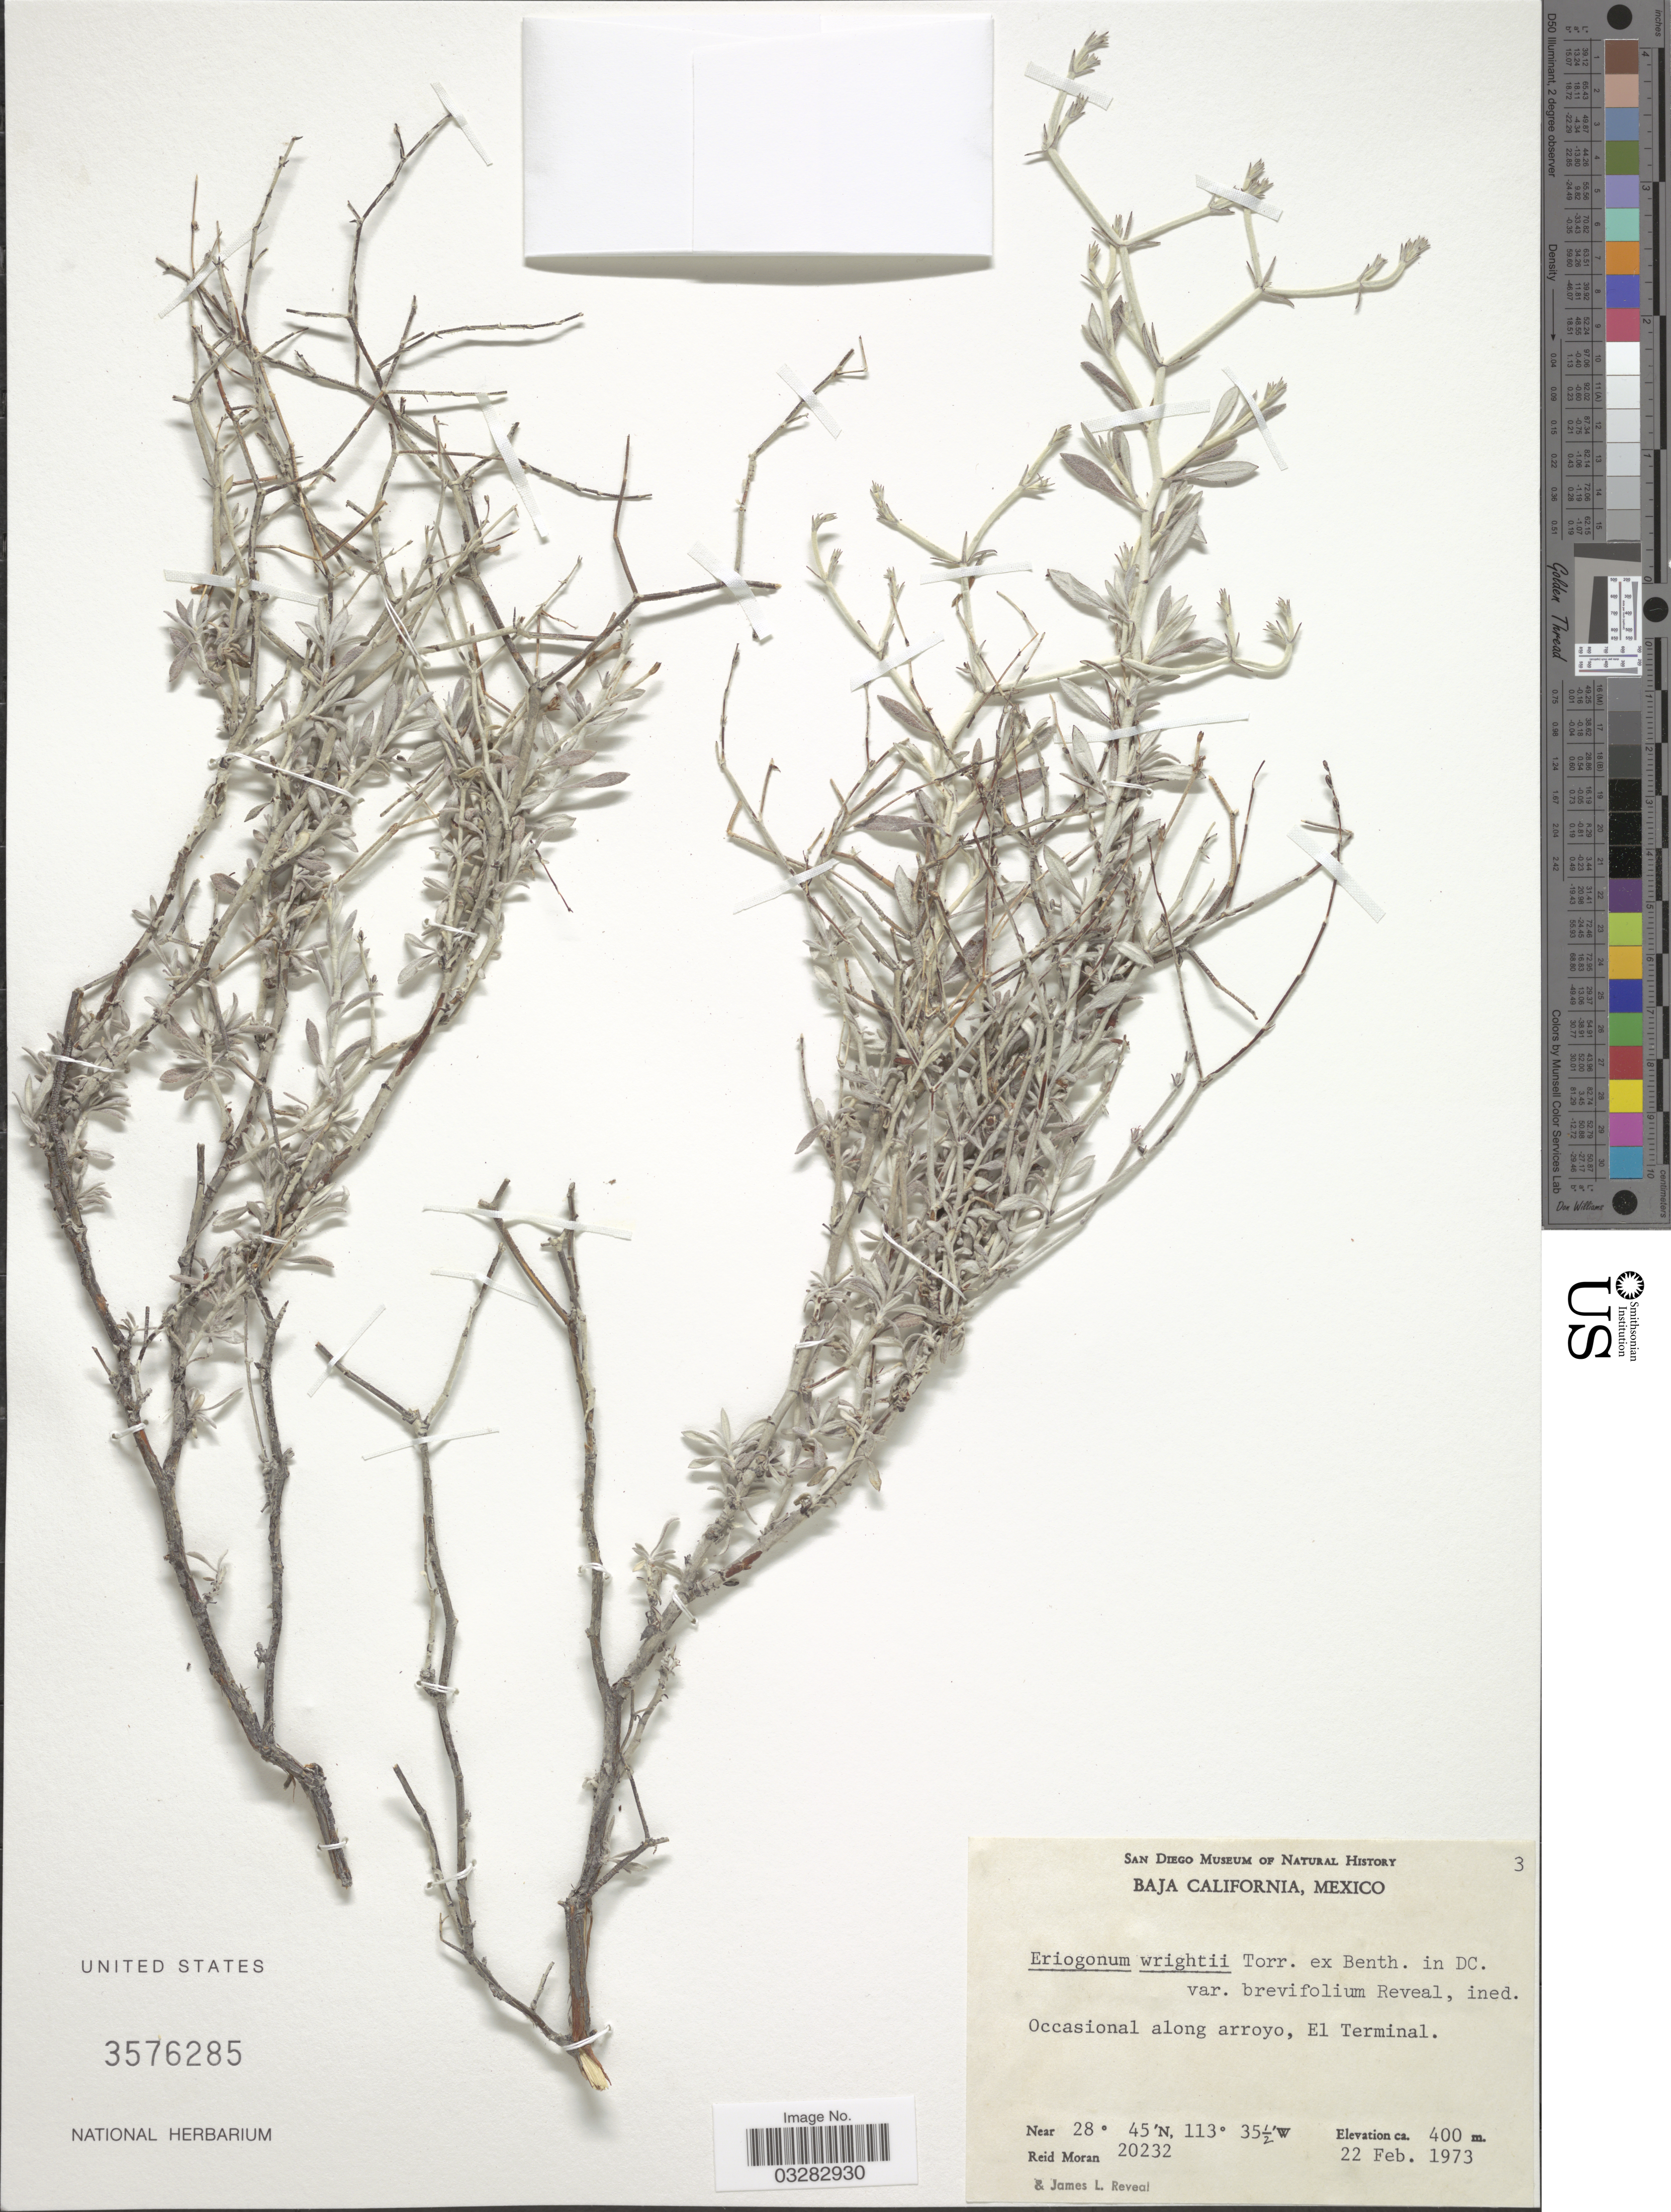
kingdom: Plantae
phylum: Tracheophyta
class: Magnoliopsida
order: Caryophyllales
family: Polygonaceae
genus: Eriogonum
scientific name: Eriogonum wrightii var. brevifolium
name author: Reveal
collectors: R. Moran & J. L. Reveal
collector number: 20232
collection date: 1973-02-22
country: Mexico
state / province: Baja California Norte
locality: Occasional along arroyo, El Terminal.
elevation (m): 400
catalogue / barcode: US 3576285